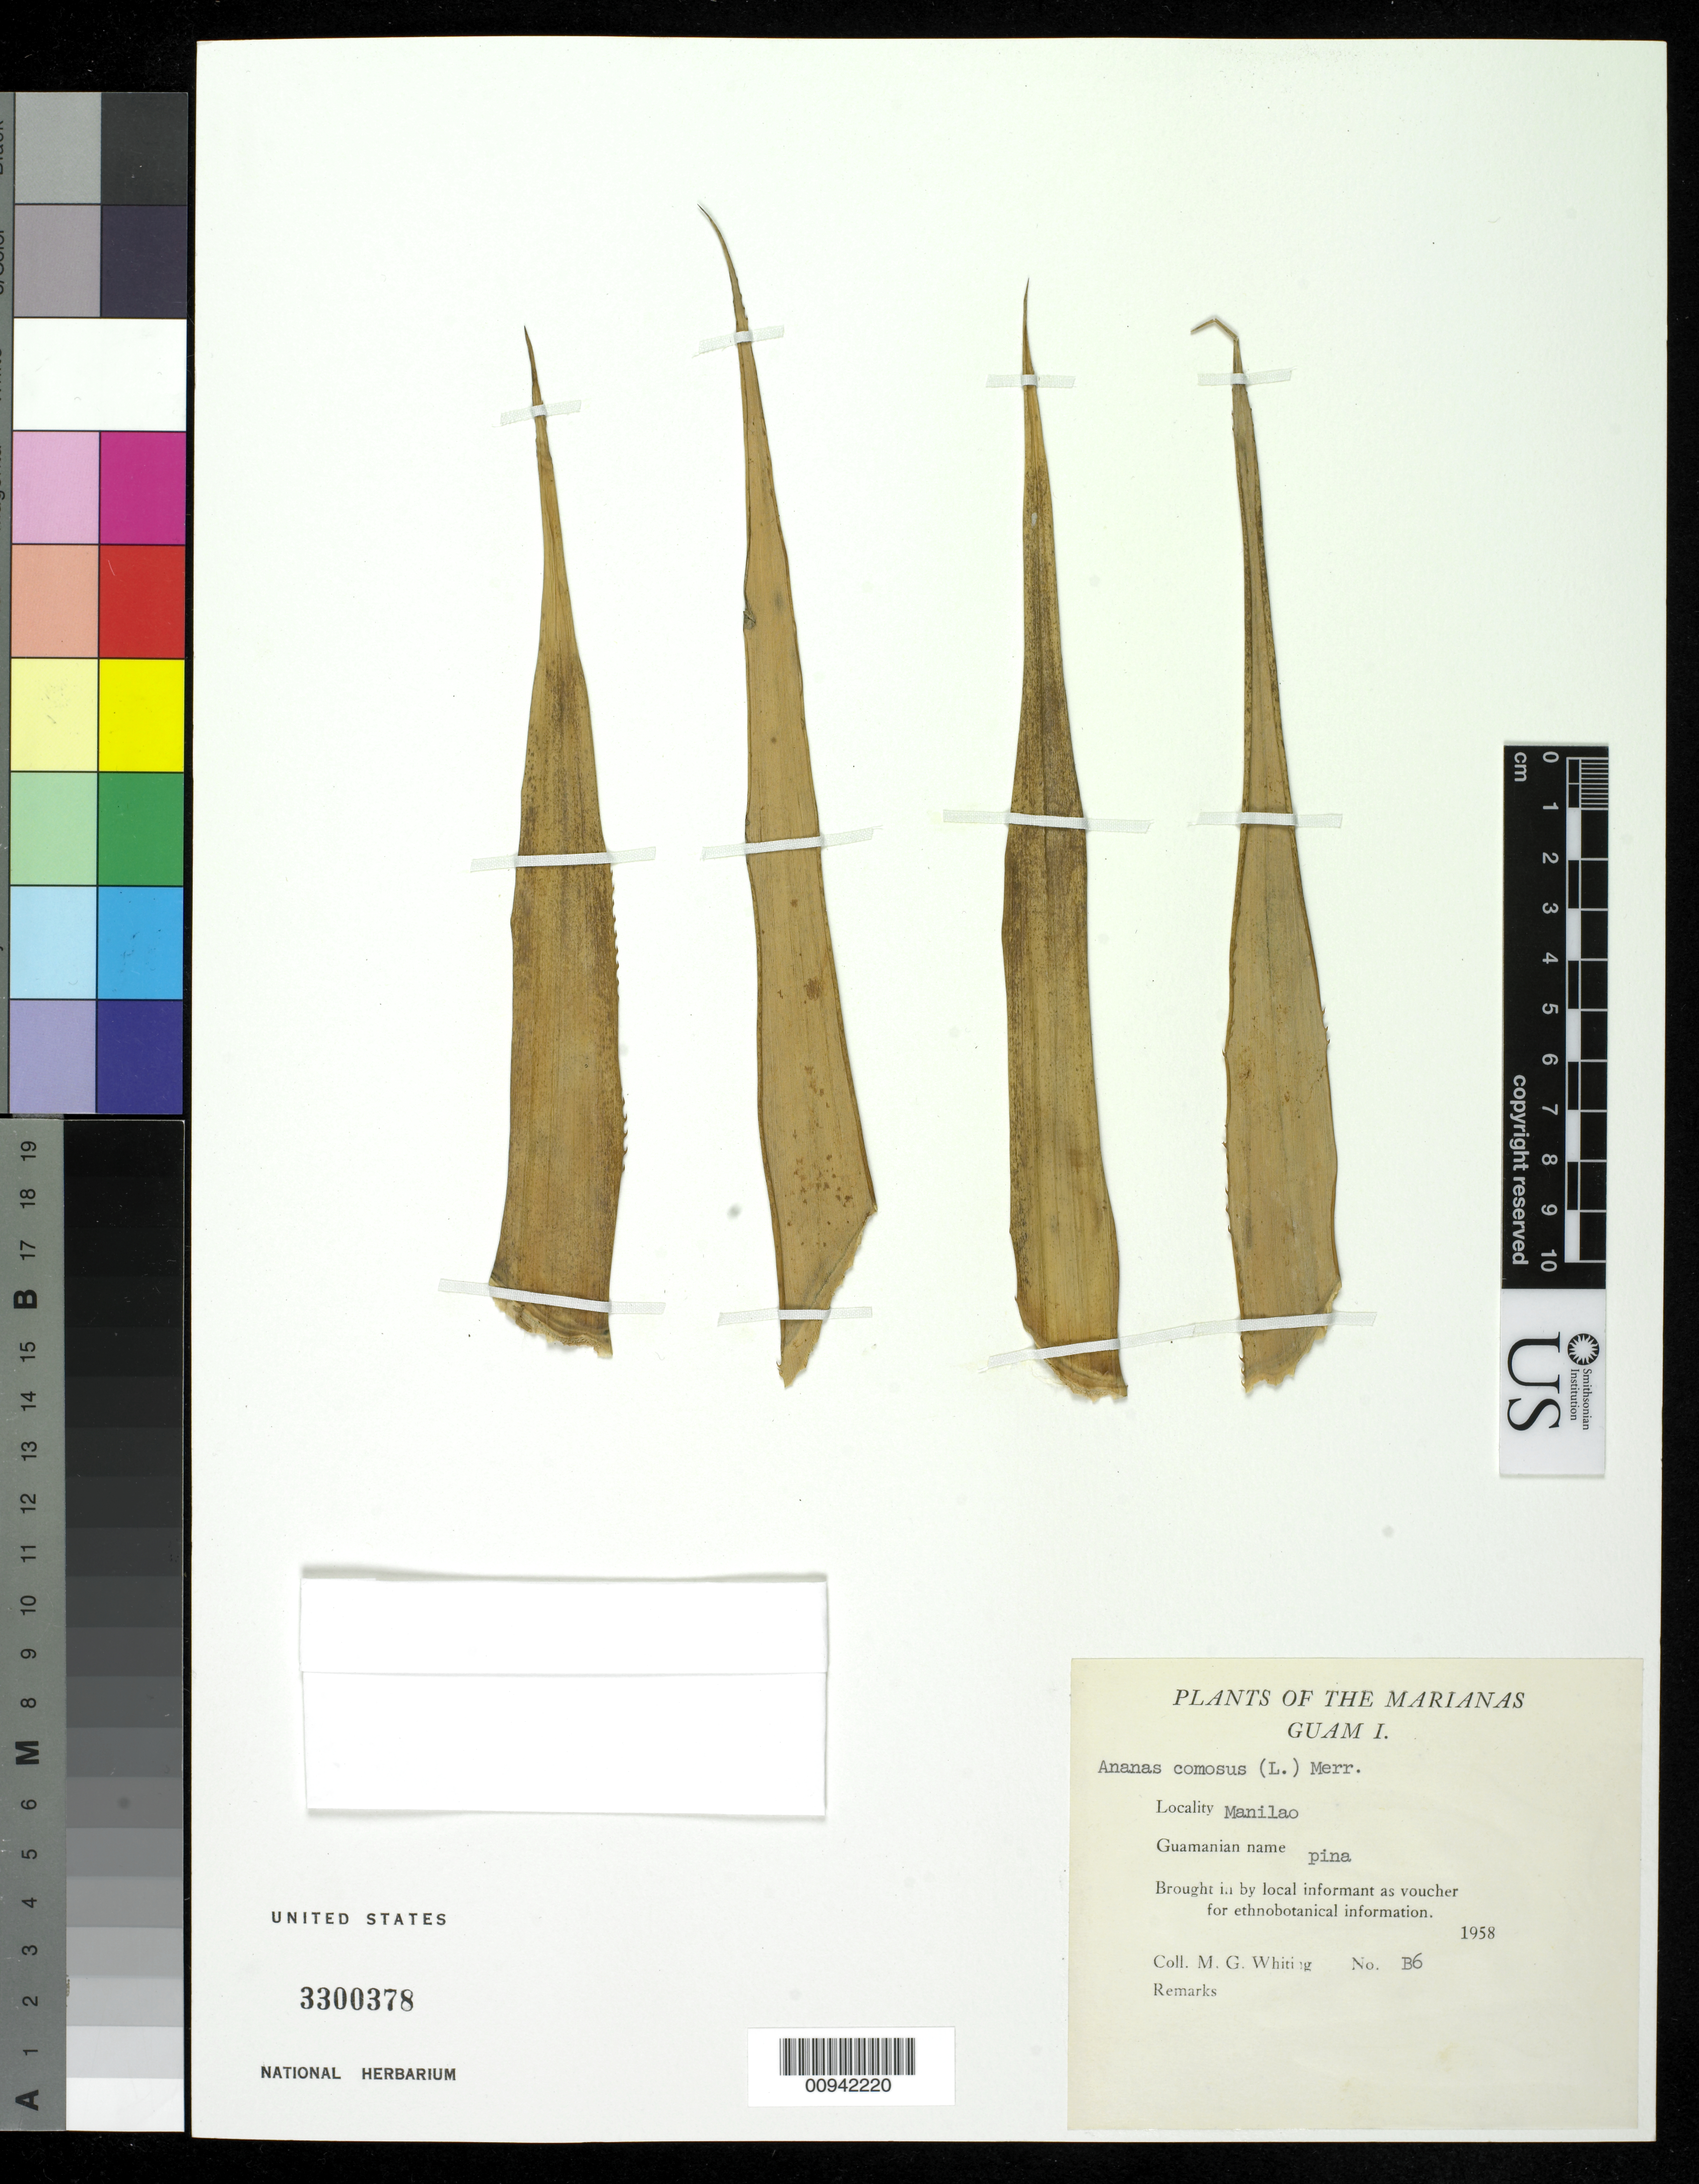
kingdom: Plantae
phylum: Tracheophyta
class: Liliopsida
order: Poales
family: Bromeliaceae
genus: Ananas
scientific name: Ananas comosus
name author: (L.) Merr.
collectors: M. Whiting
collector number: B 6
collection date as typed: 1958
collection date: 1958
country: Guam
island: Guam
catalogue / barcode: US 3300378